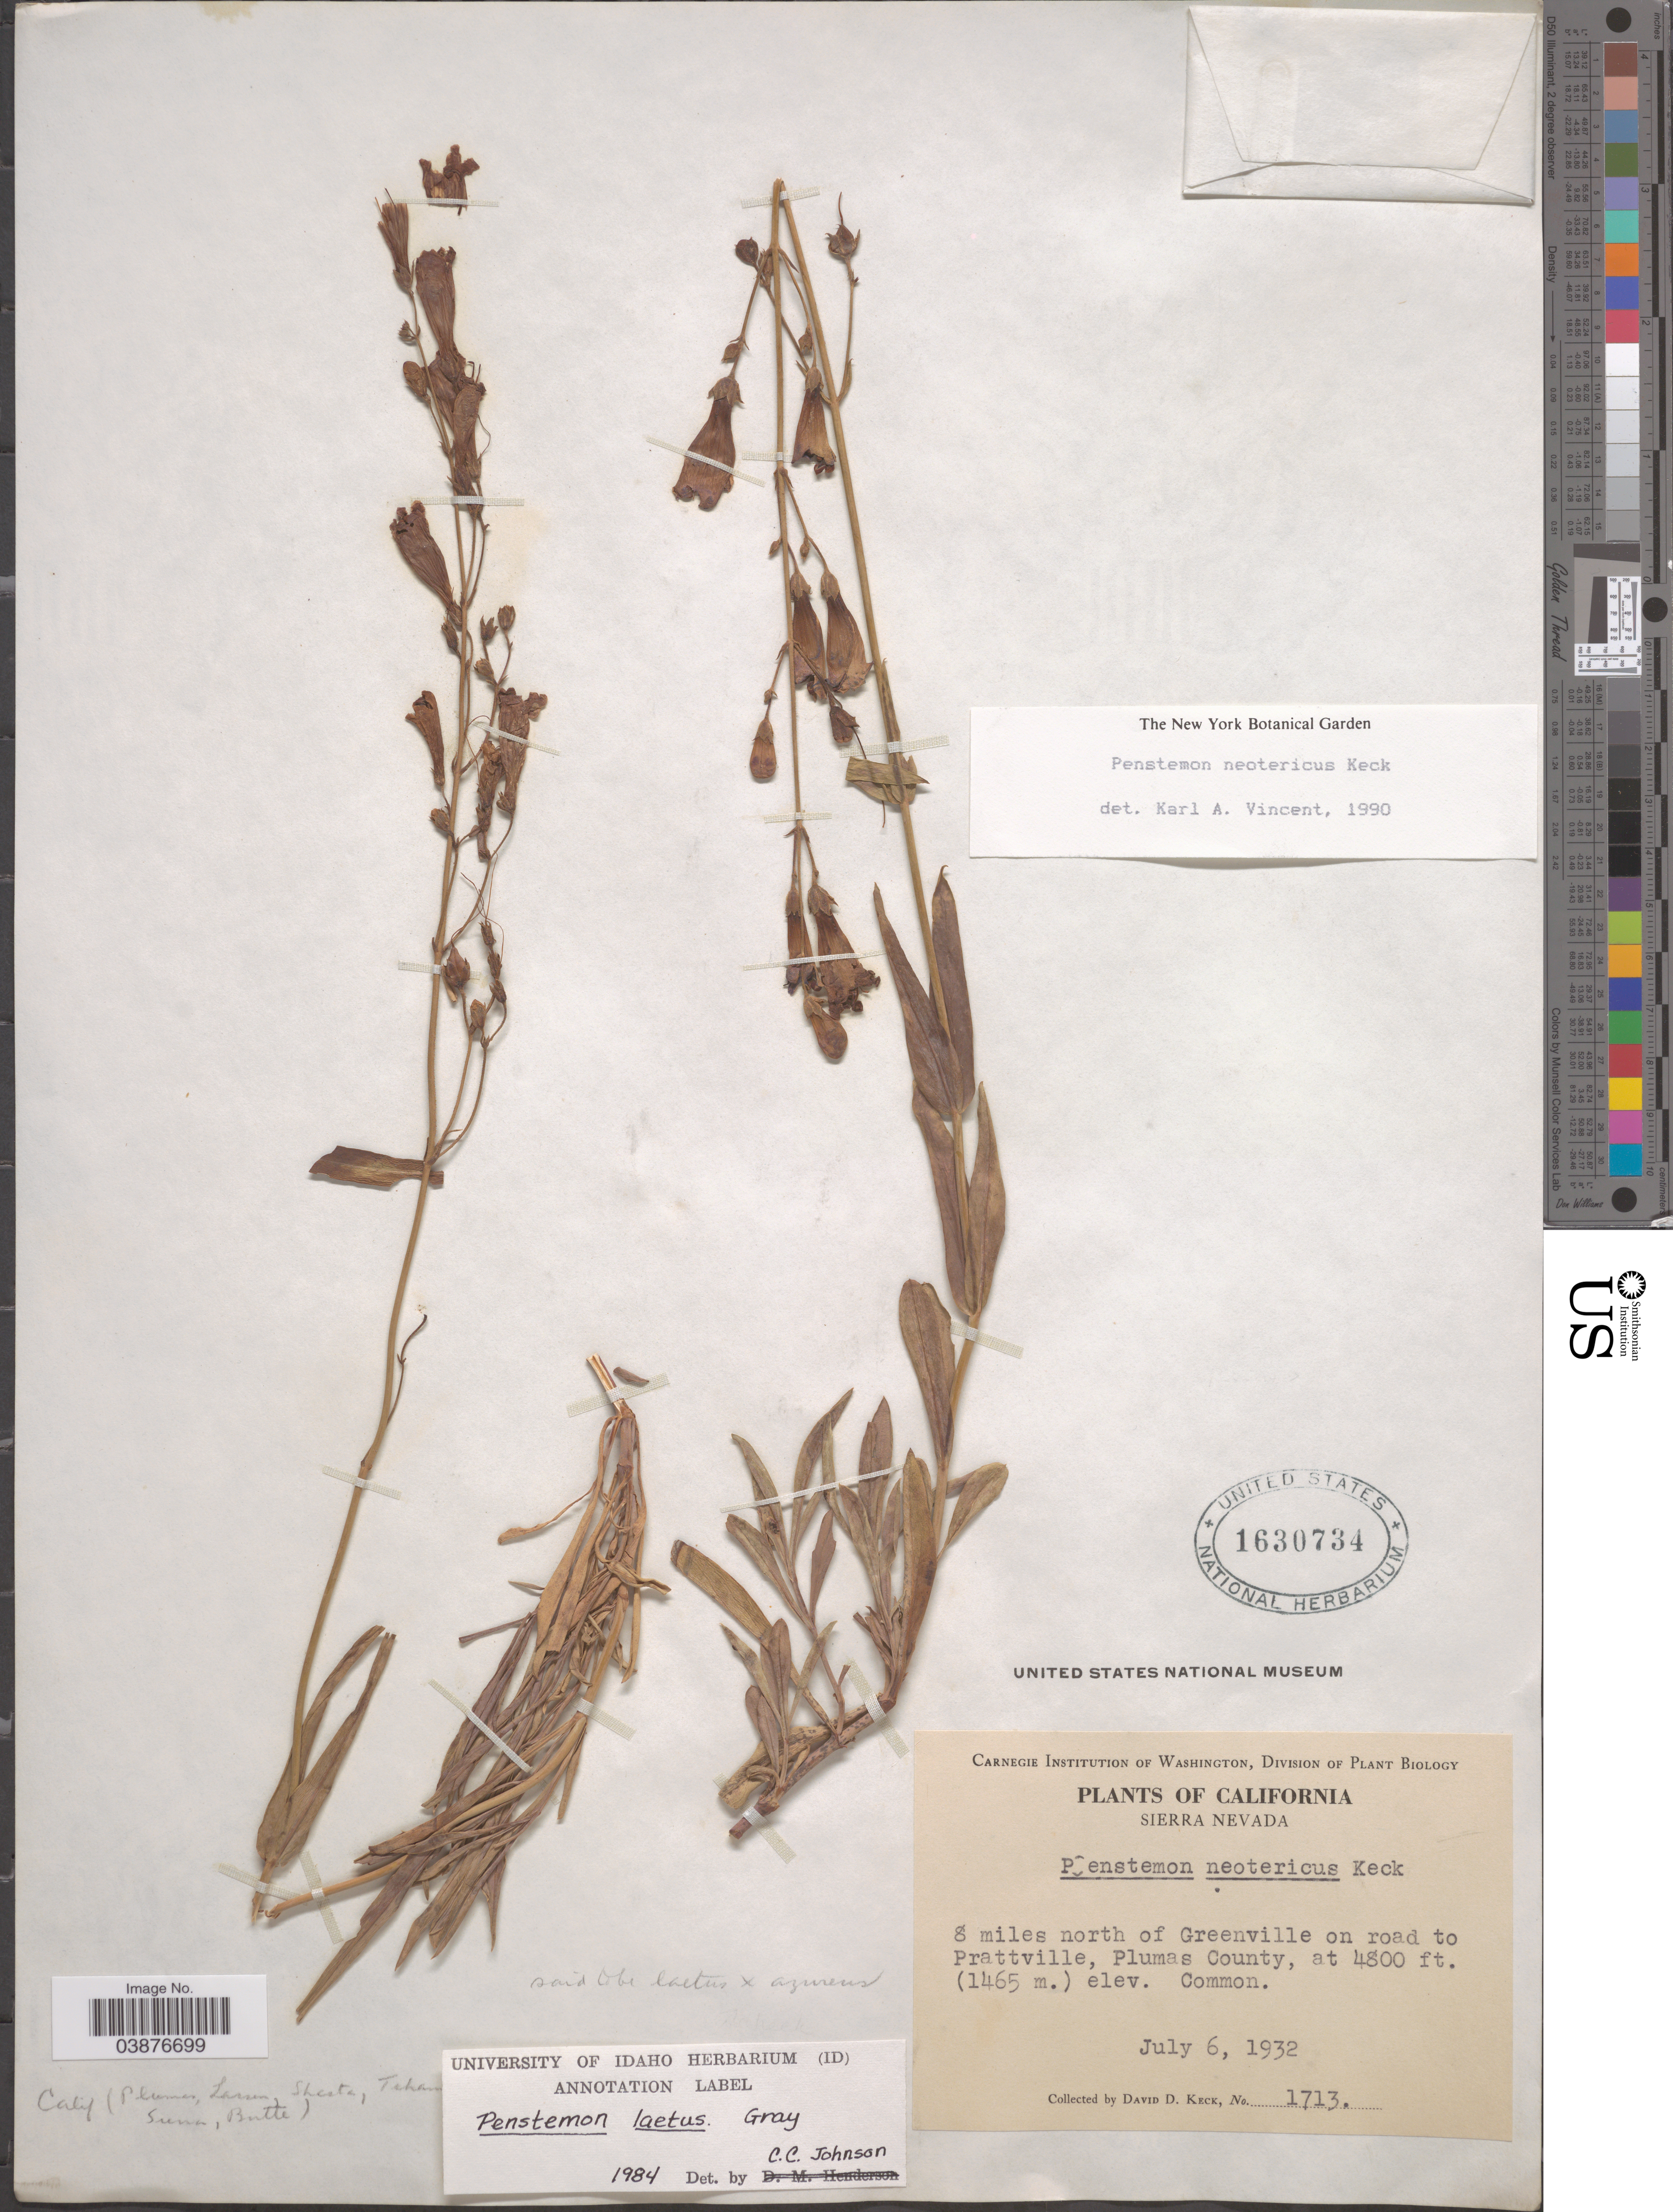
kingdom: Plantae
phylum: Tracheophyta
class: Magnoliopsida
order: Lamiales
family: Plantaginaceae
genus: Penstemon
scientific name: Penstemon neotericus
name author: D.D. Keck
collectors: D. D. Keck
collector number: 1713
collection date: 1932-07-06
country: United States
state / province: California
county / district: Plumas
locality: Sierra Nevada. 8 miles north of Greenville on road to Prattville, Plumas County.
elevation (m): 1463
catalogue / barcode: US 1630734